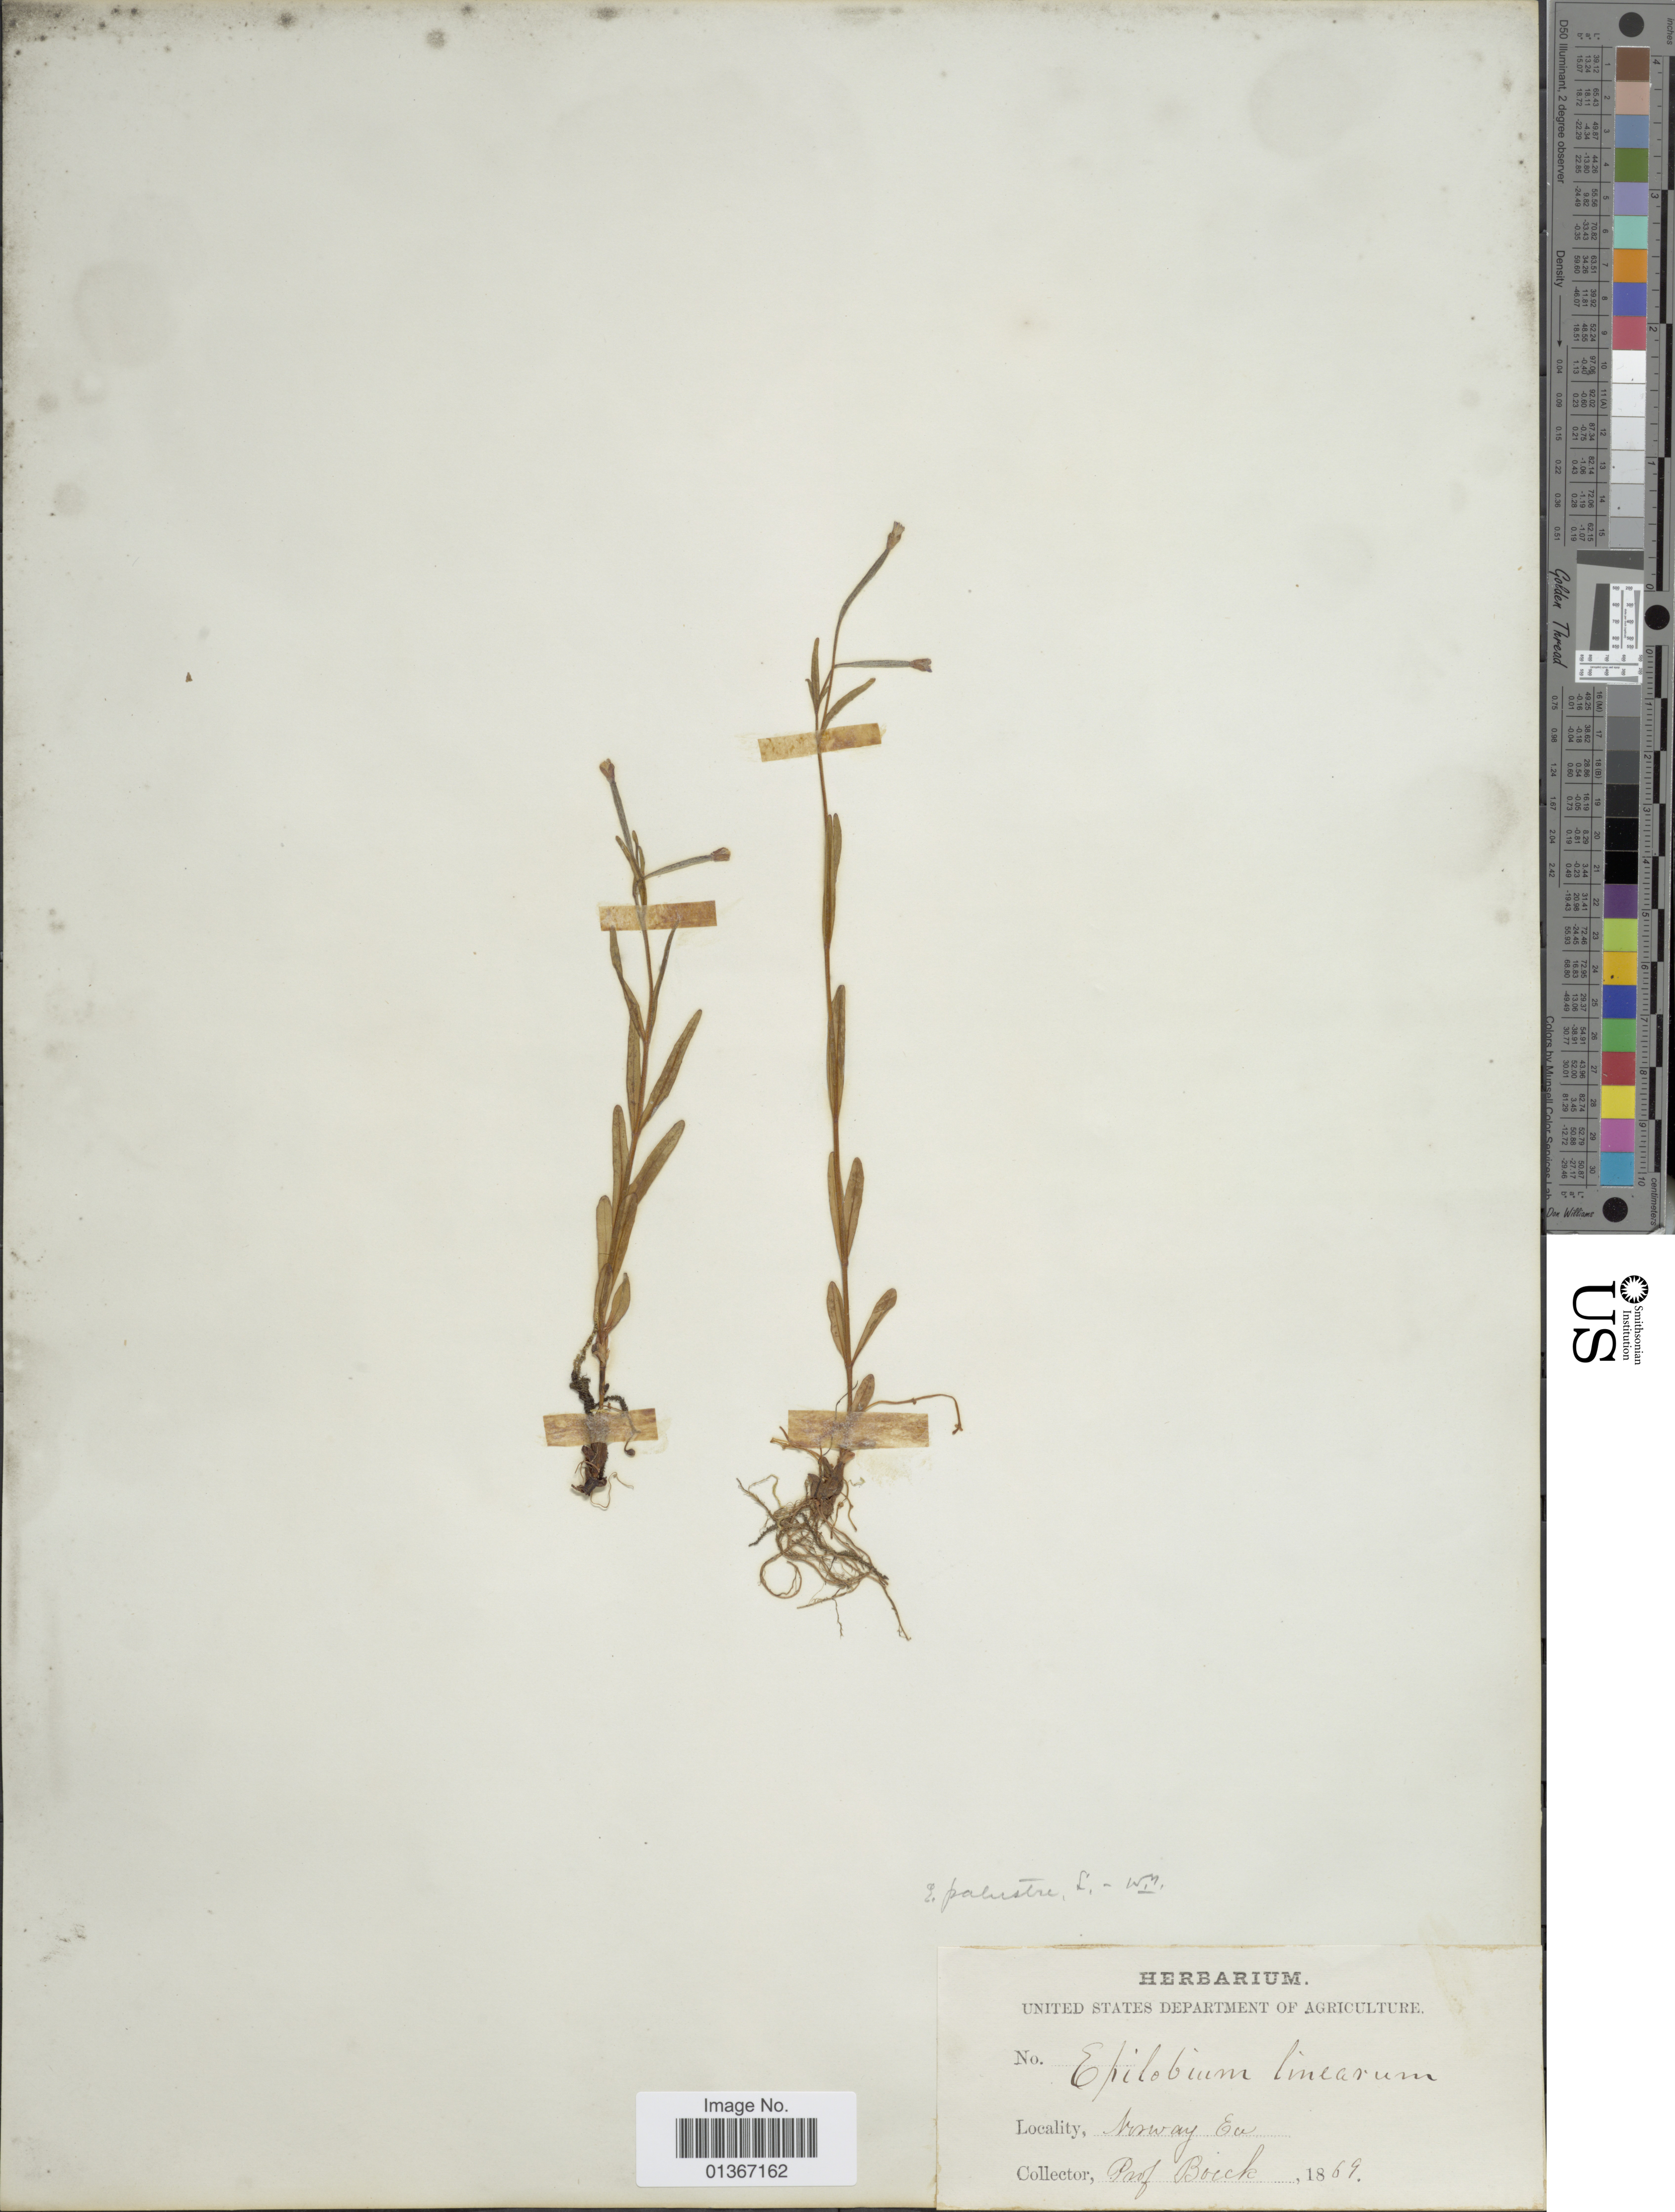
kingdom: Plantae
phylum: Tracheophyta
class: Magnoliopsida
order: Myrtales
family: Onagraceae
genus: Epilobium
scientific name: Epilobium palustre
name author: L.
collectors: Boick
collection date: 1869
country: Norway